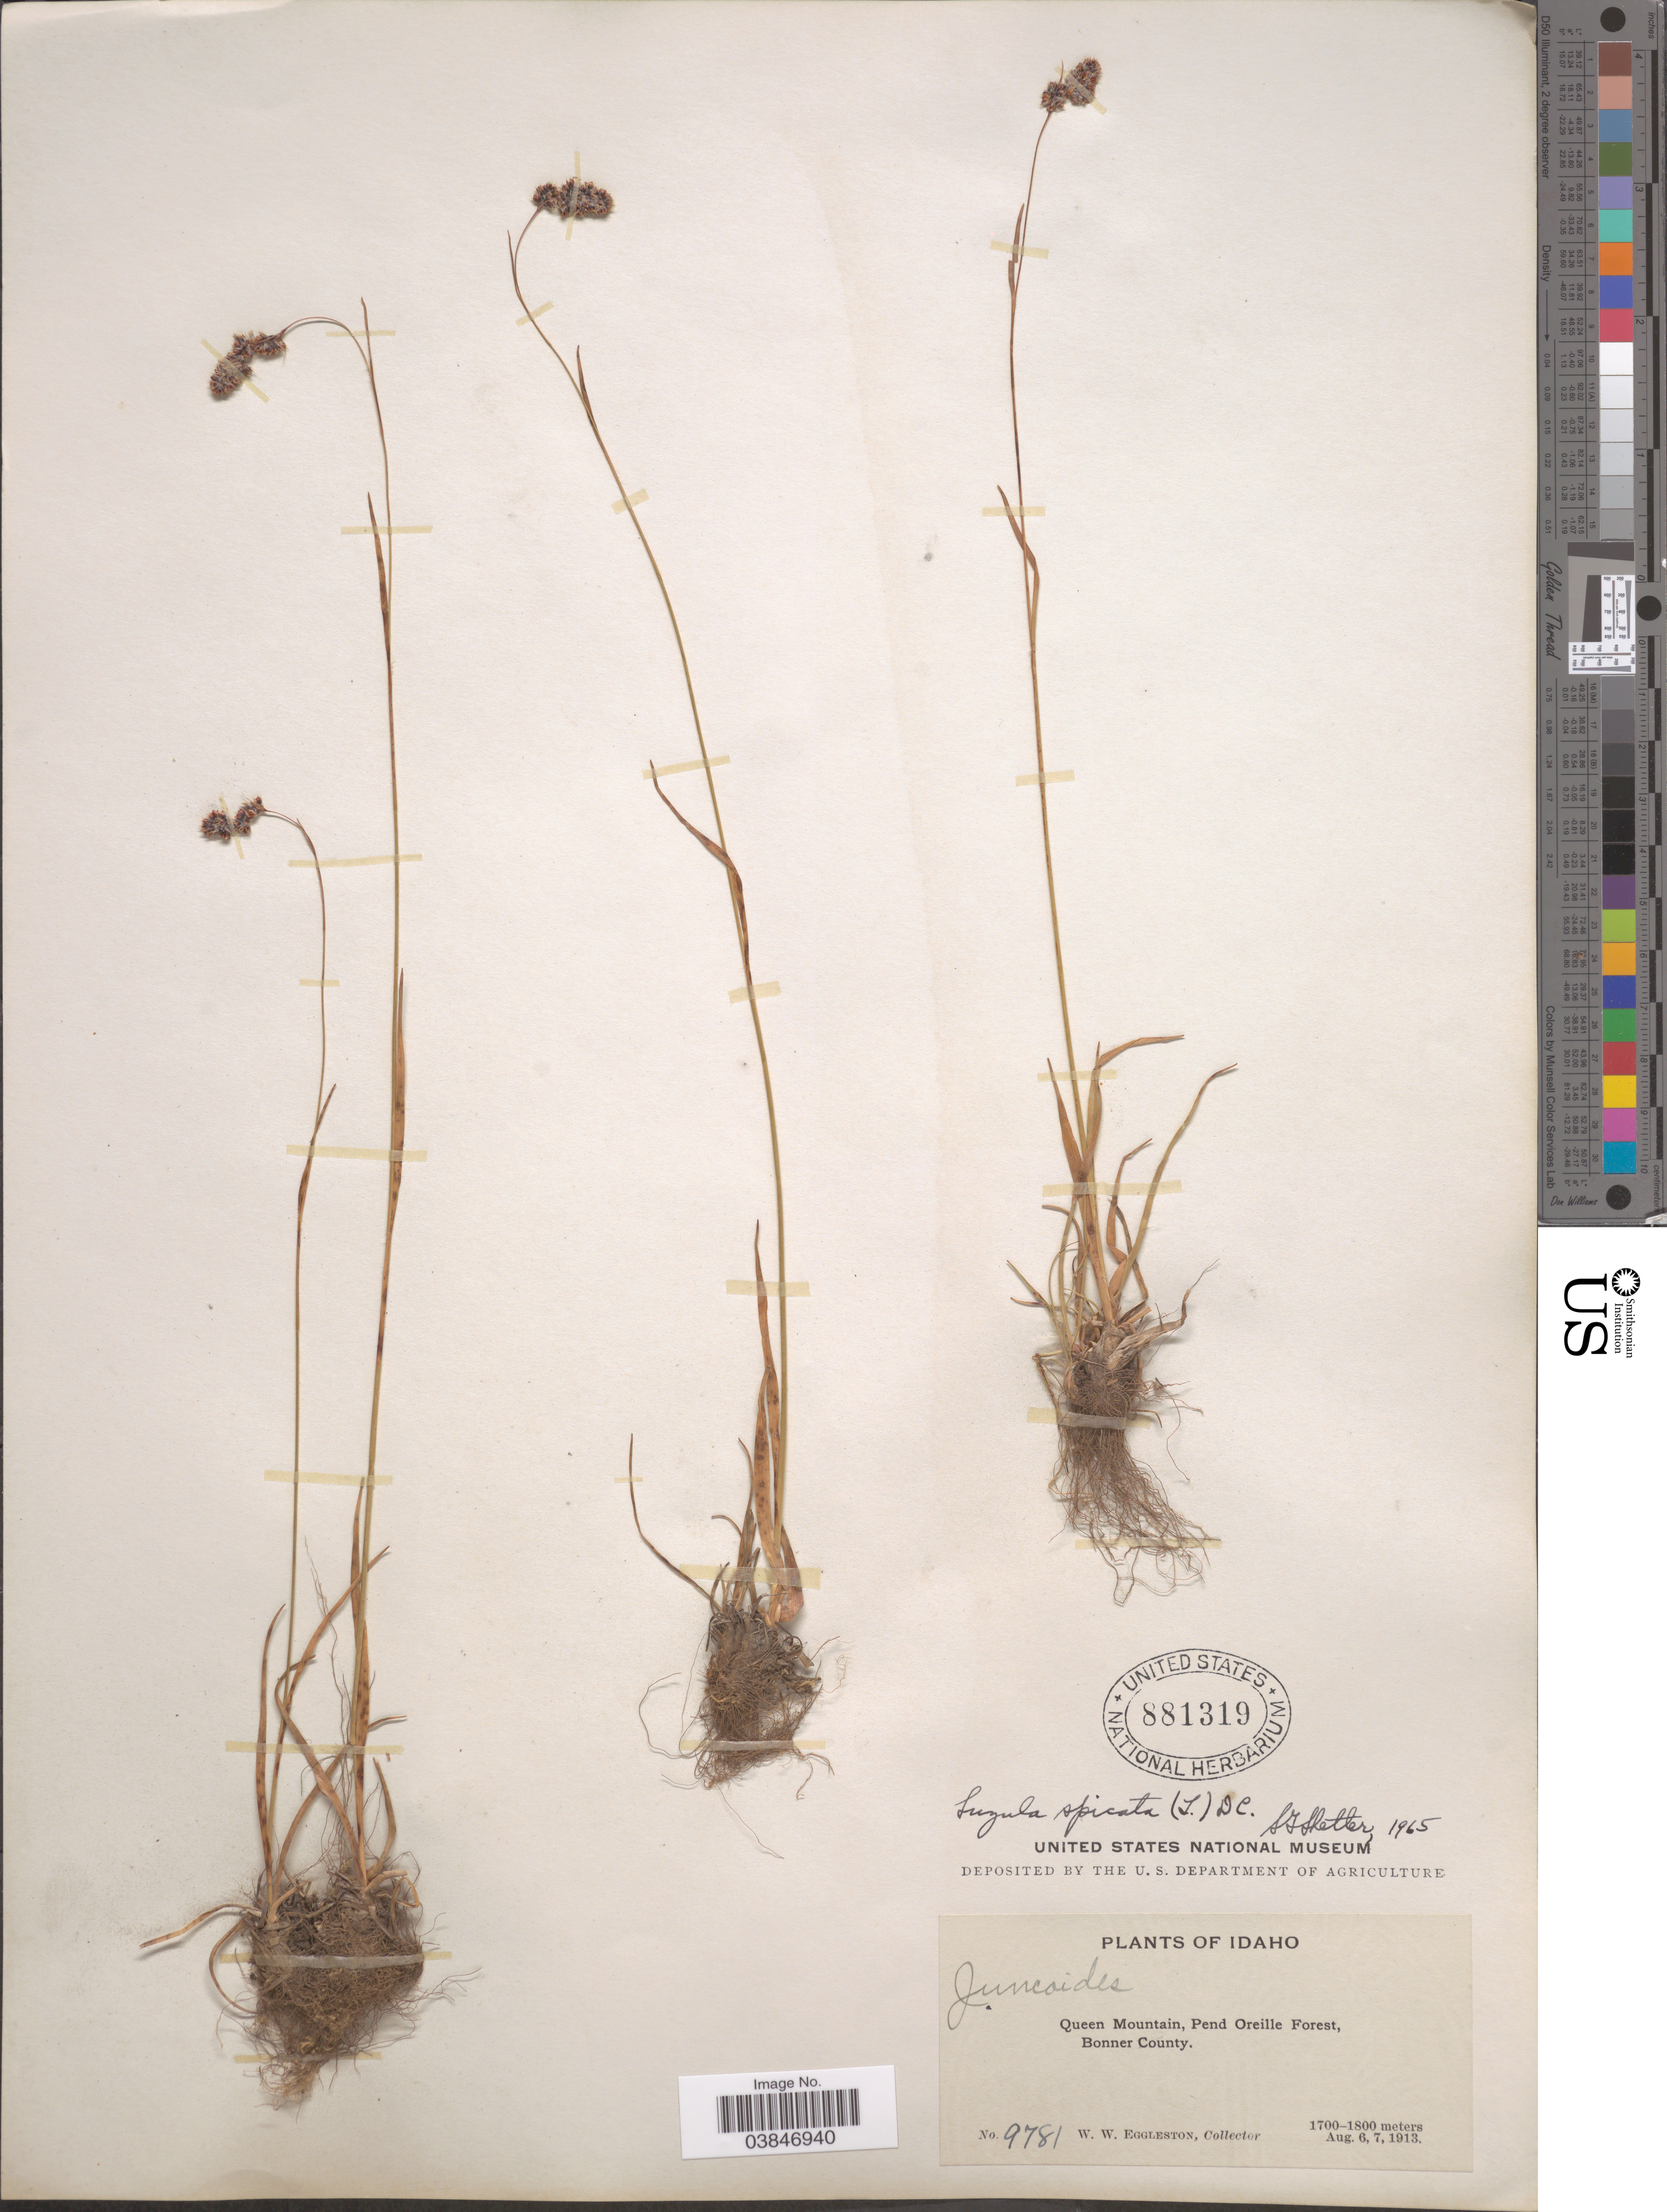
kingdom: Plantae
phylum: Tracheophyta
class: Liliopsida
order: Poales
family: Juncaceae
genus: Luzula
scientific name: Luzula spicata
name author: (L.) DC.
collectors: W. W. Eggleston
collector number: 9781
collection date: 1913-08-06/1913-08-07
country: United States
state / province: Idaho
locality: Queen Mountain, Pend Oreille Forest, Bonner County.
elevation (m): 1700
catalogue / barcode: US 881319